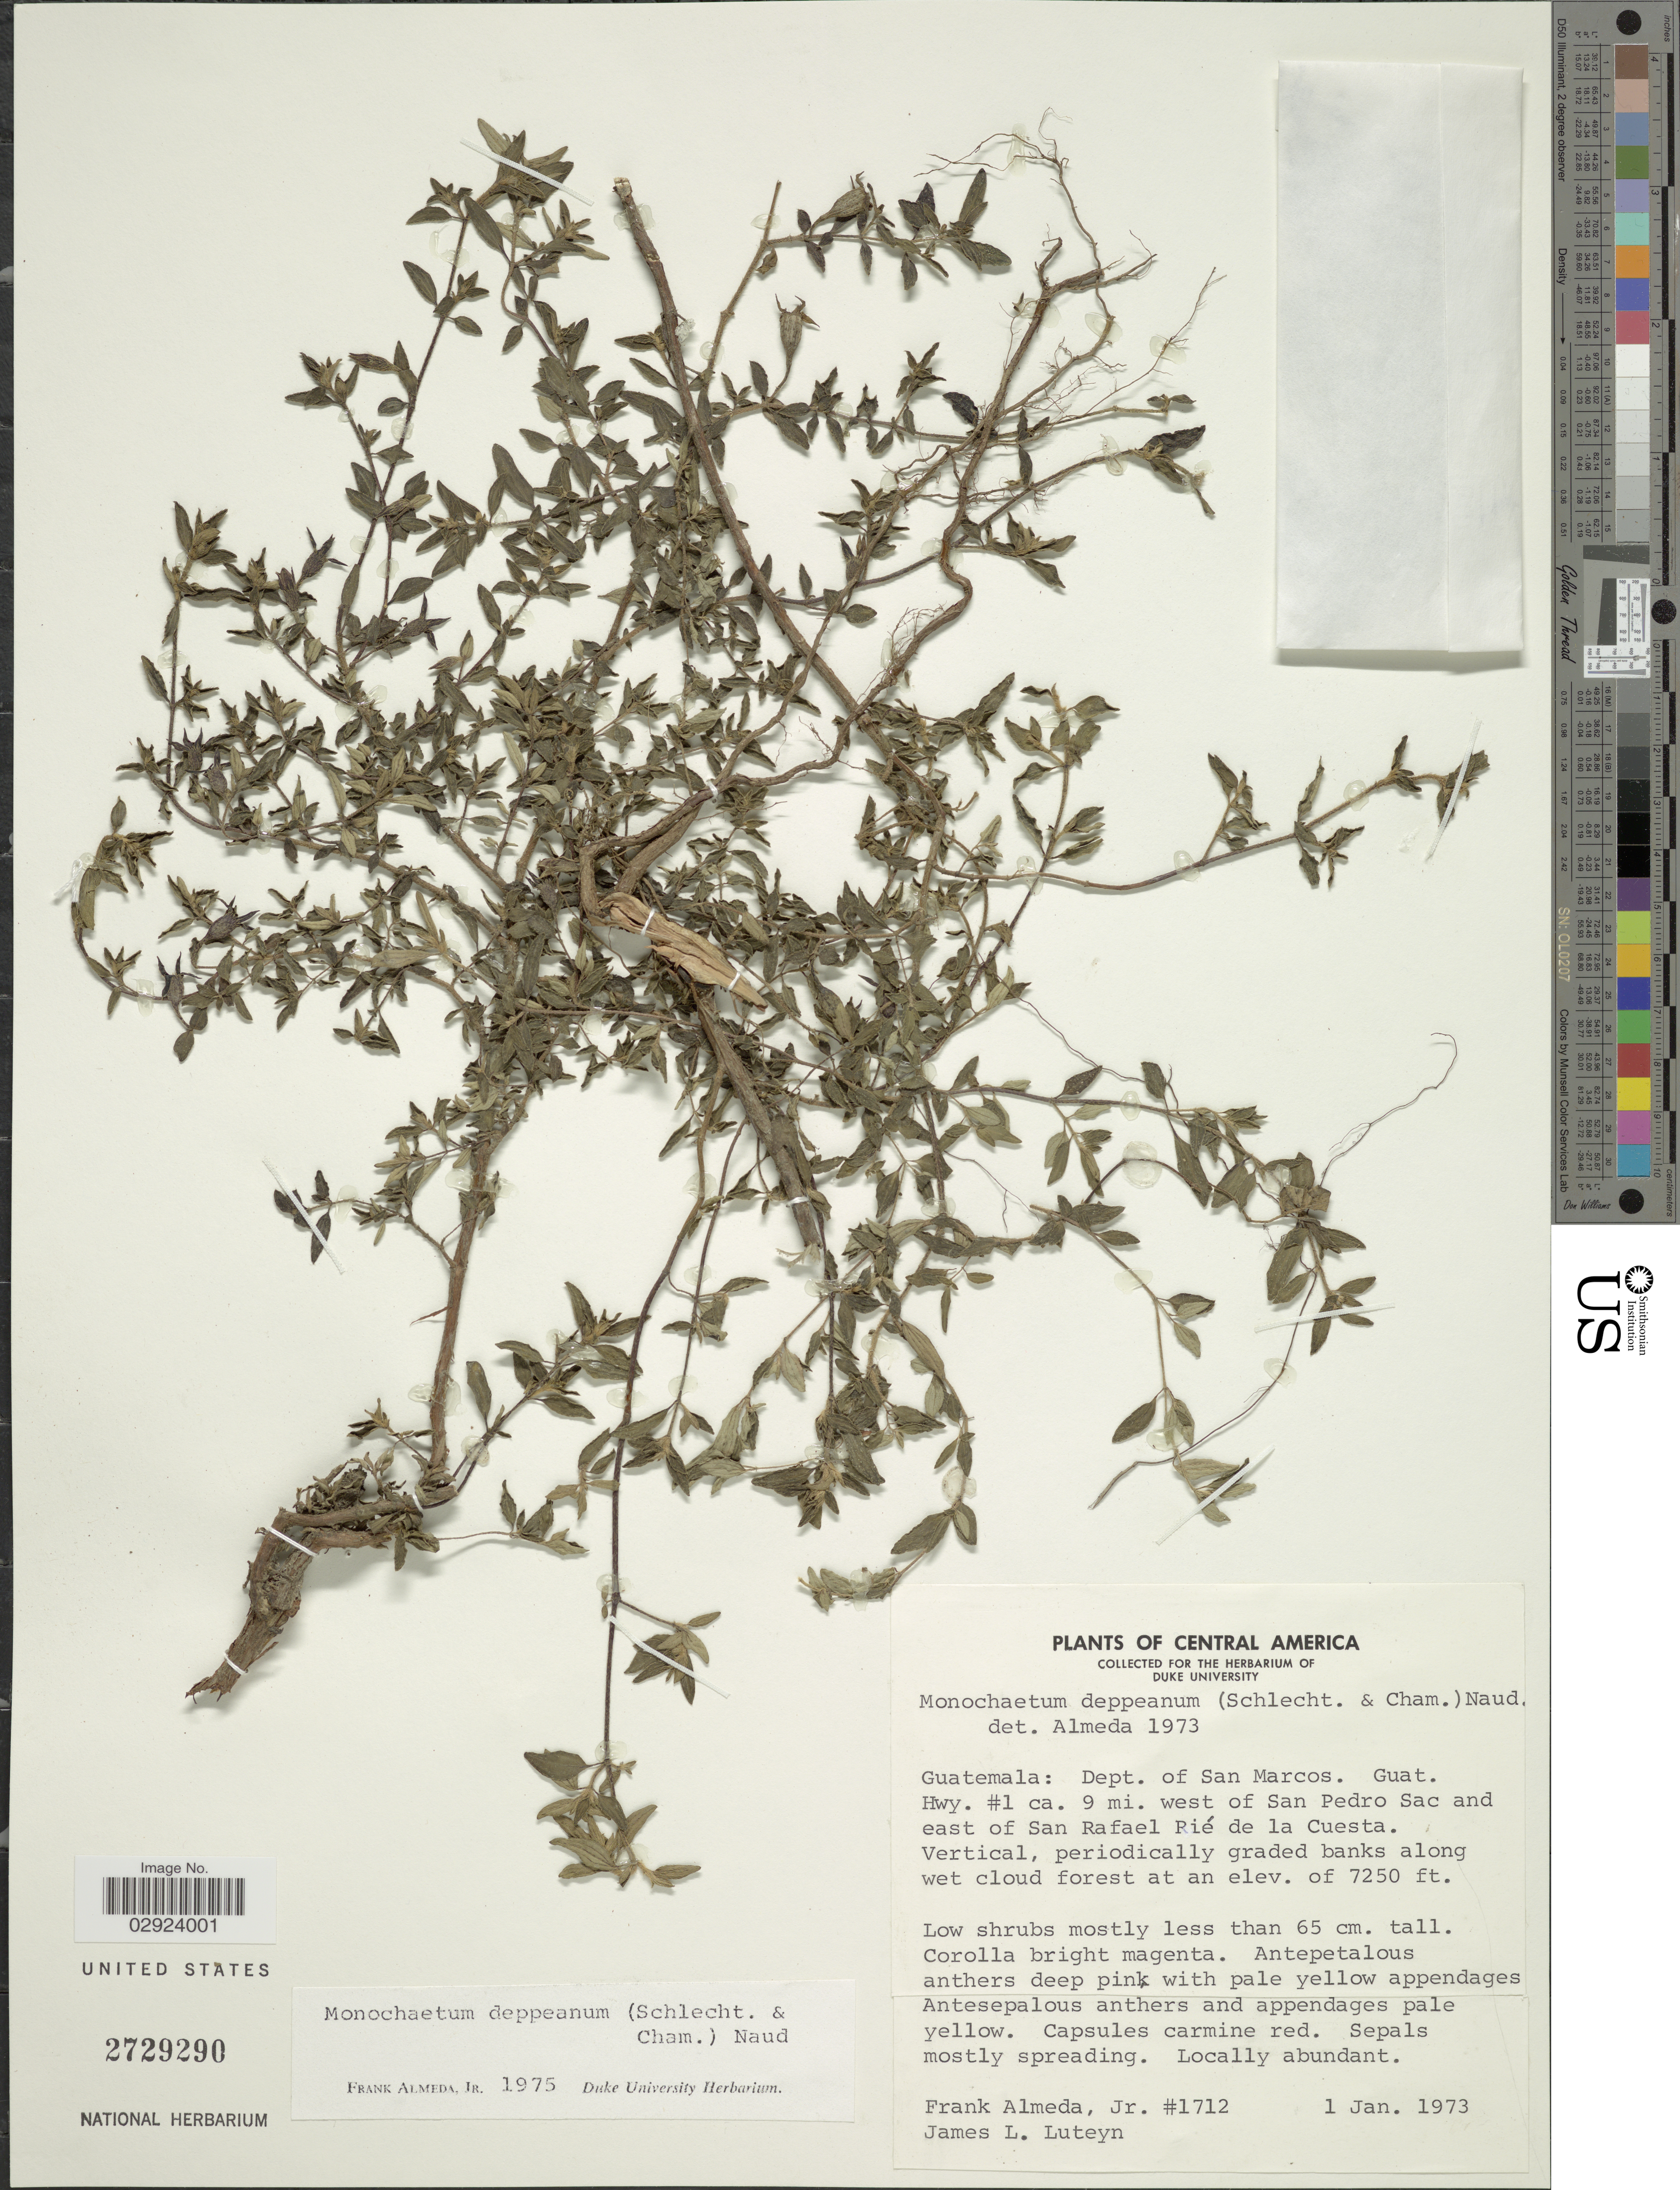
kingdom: Plantae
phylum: Tracheophyta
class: Magnoliopsida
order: Myrtales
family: Melastomataceae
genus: Monochaetum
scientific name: Monochaetum deppeanum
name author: (Schltdl. & Cham.) Naudin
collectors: F. Almeda & J. L. Luteyn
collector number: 1712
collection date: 1973-01-01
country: Guatemala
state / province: San Marcos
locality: Guat. Hwy. # 1 ca. 9 mi. west of San Pedro Sac and east of San Rafael Rié de la Cuesta. Vertical, periodically graded banks along wet cloud forest.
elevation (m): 2210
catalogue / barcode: US 2729290